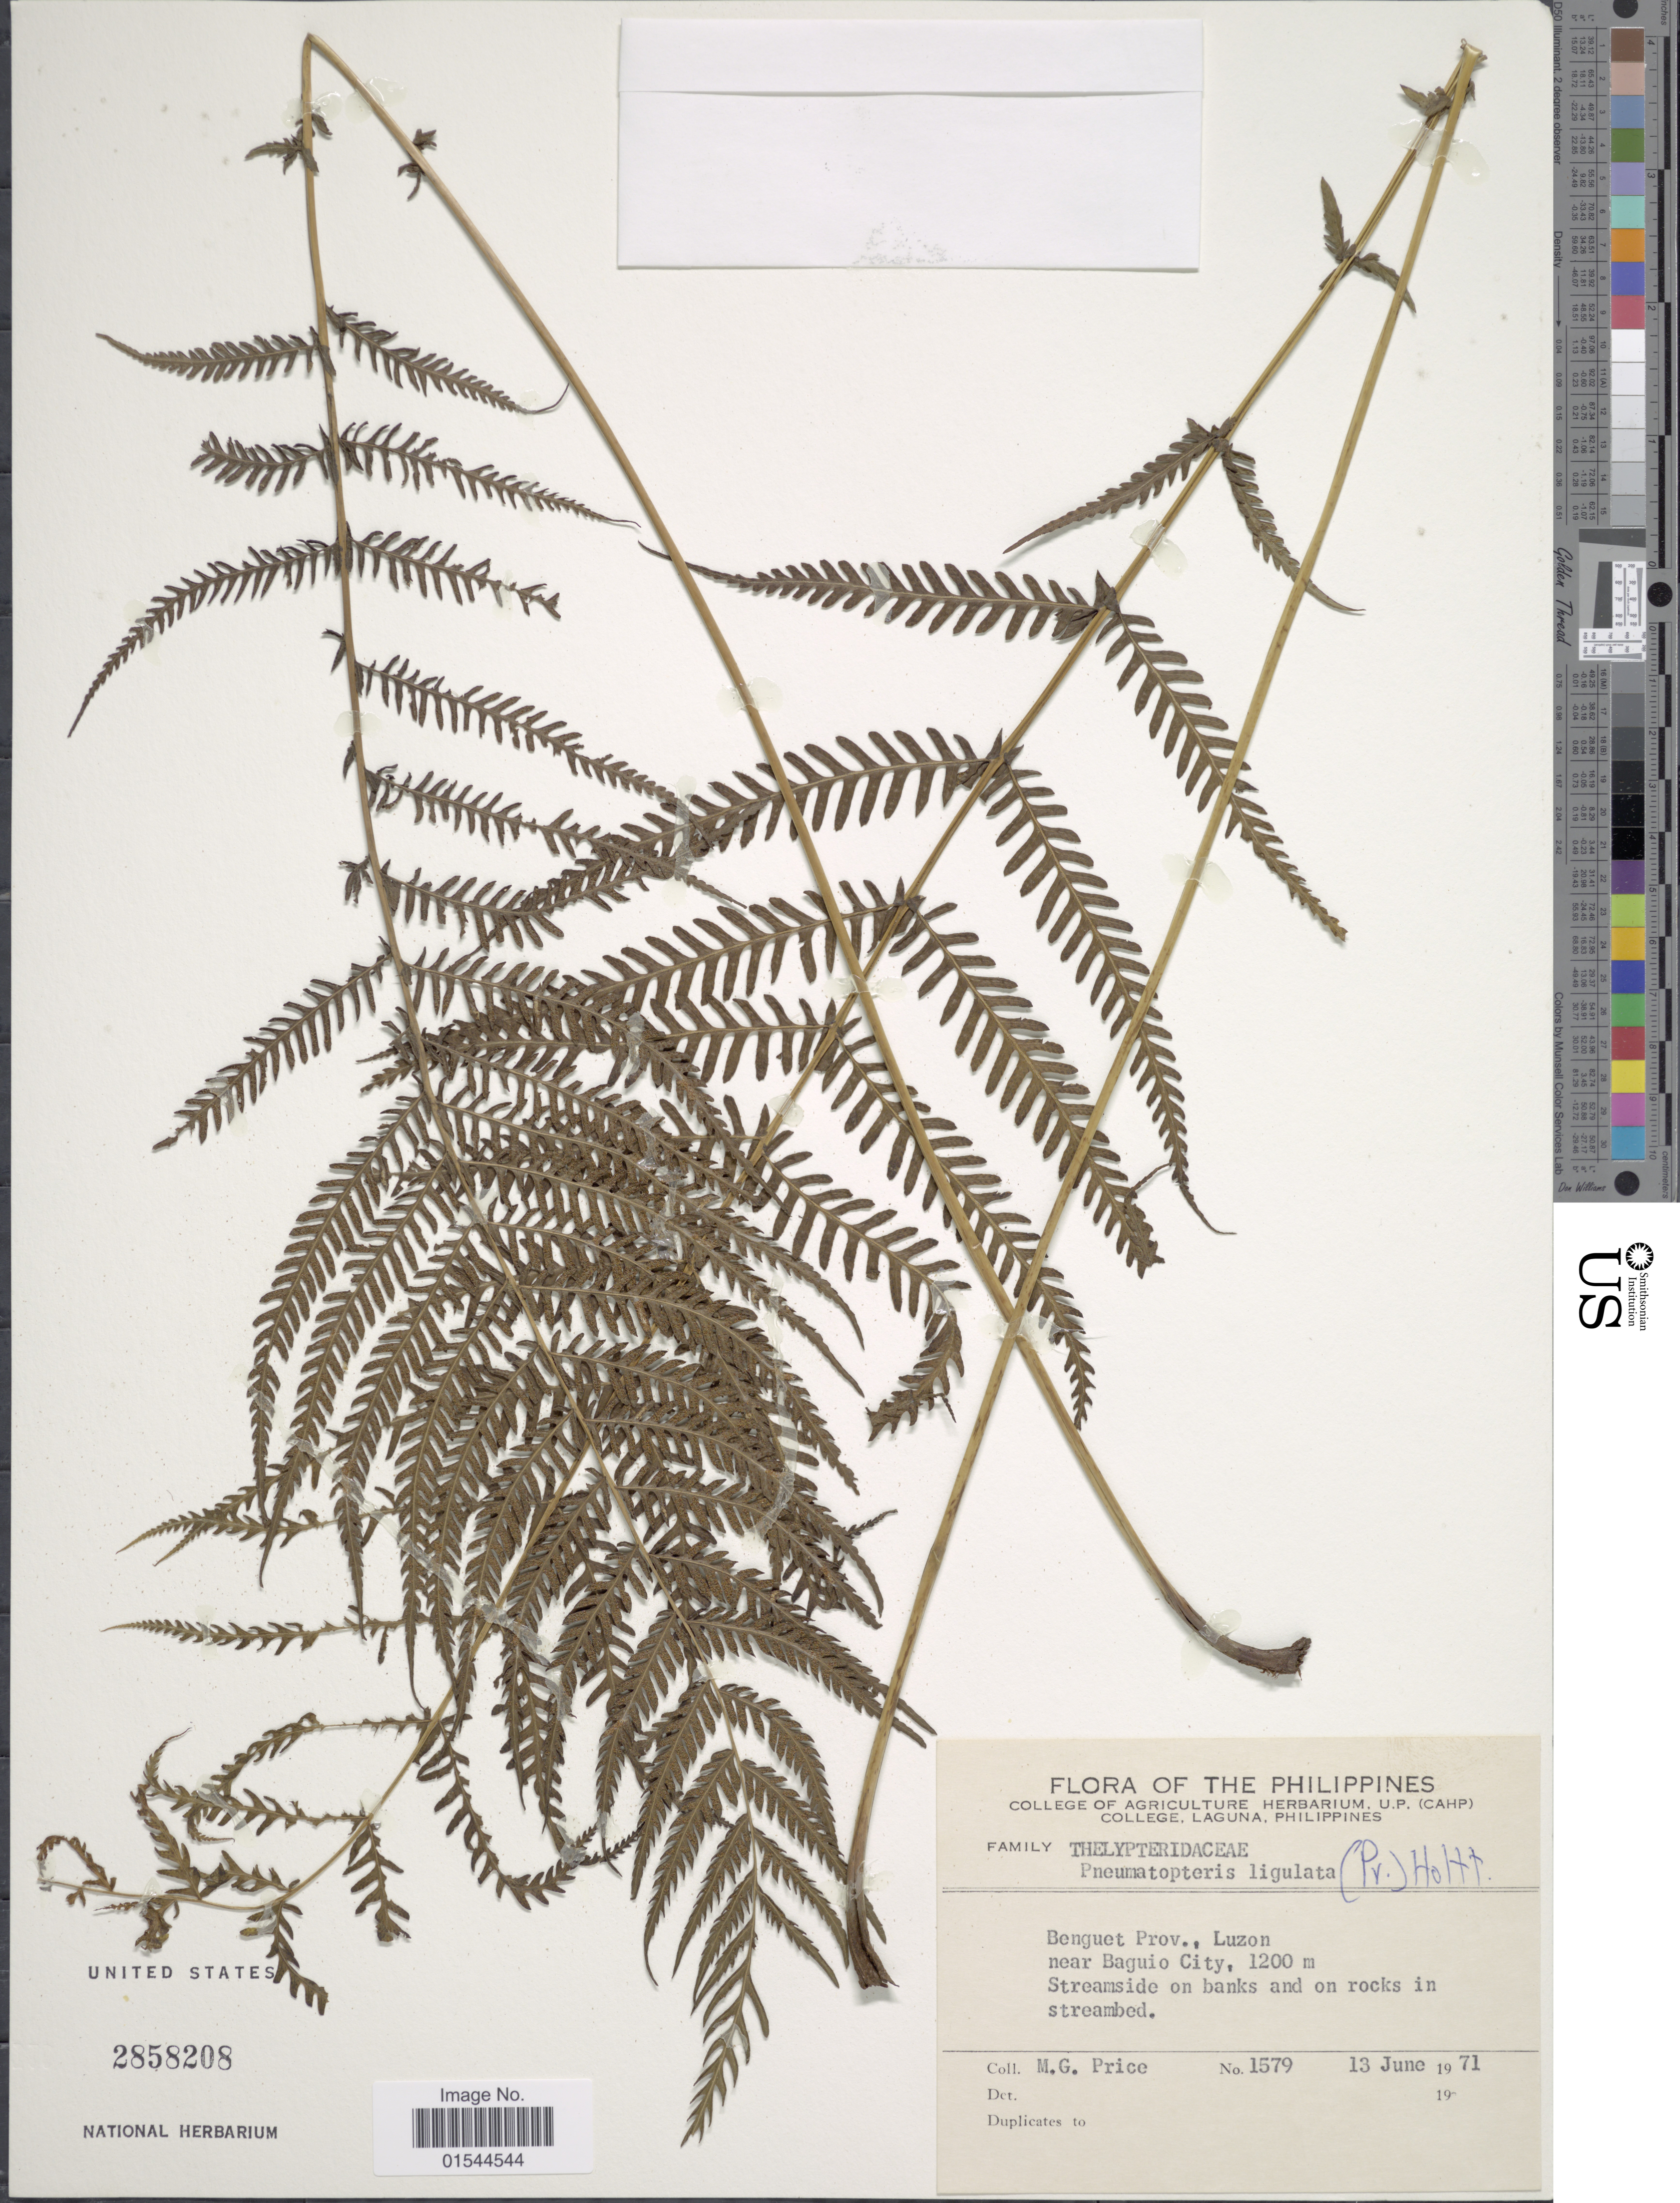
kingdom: Plantae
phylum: Tracheophyta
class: Polypodiopsida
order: Polypodiales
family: Thelypteridaceae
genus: Pneumatopteris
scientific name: Pneumatopteris ligulata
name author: (C. Presl) Holttum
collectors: M. G. Price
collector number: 1579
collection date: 1971-06-13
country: Philippines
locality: Benguet Prov., Luzon near Baguio City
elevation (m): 1200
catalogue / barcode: US 2858208